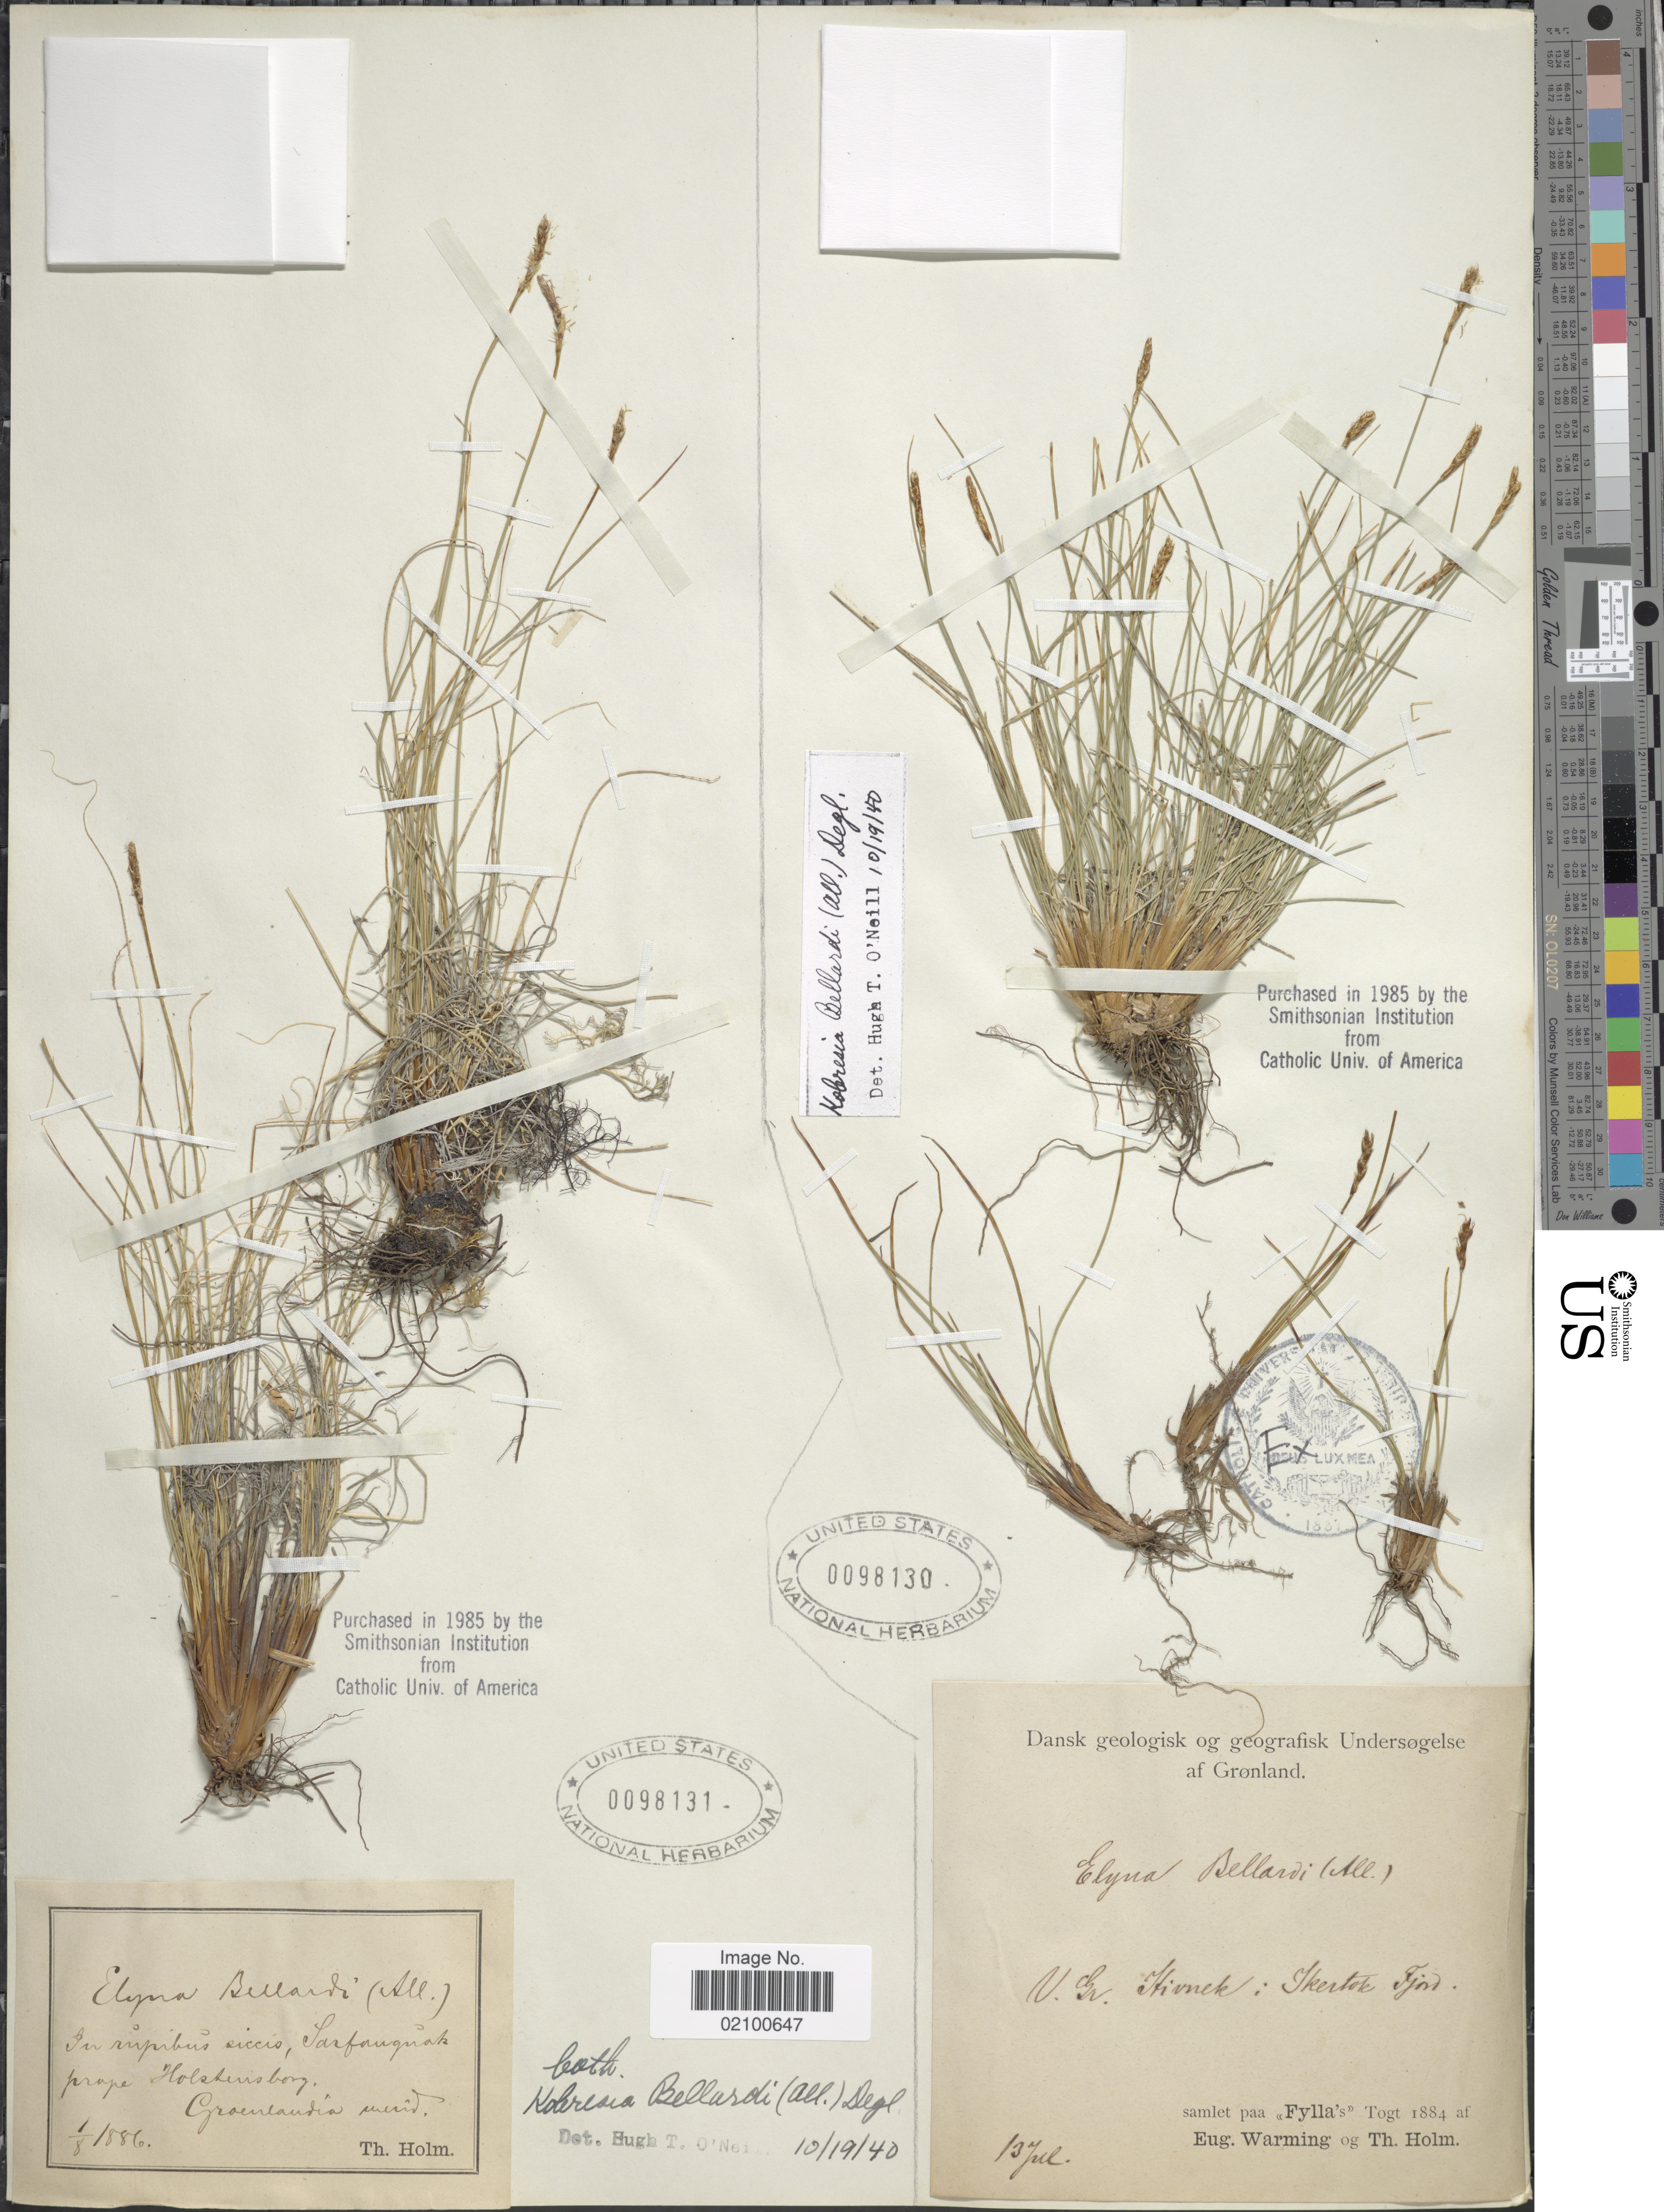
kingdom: Plantae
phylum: Tracheophyta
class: Liliopsida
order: Poales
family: Cyperaceae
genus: Carex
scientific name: Carex myosuroides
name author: Vill.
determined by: Strong, M. T., (US), Smithsonian Institution - National Museum of Natural History (UNITED STATES)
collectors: T. Holm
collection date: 1886-08-01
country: Greenland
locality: Sarfanguak, prope Holstensberg, Groenlandia merid.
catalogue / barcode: US 98131